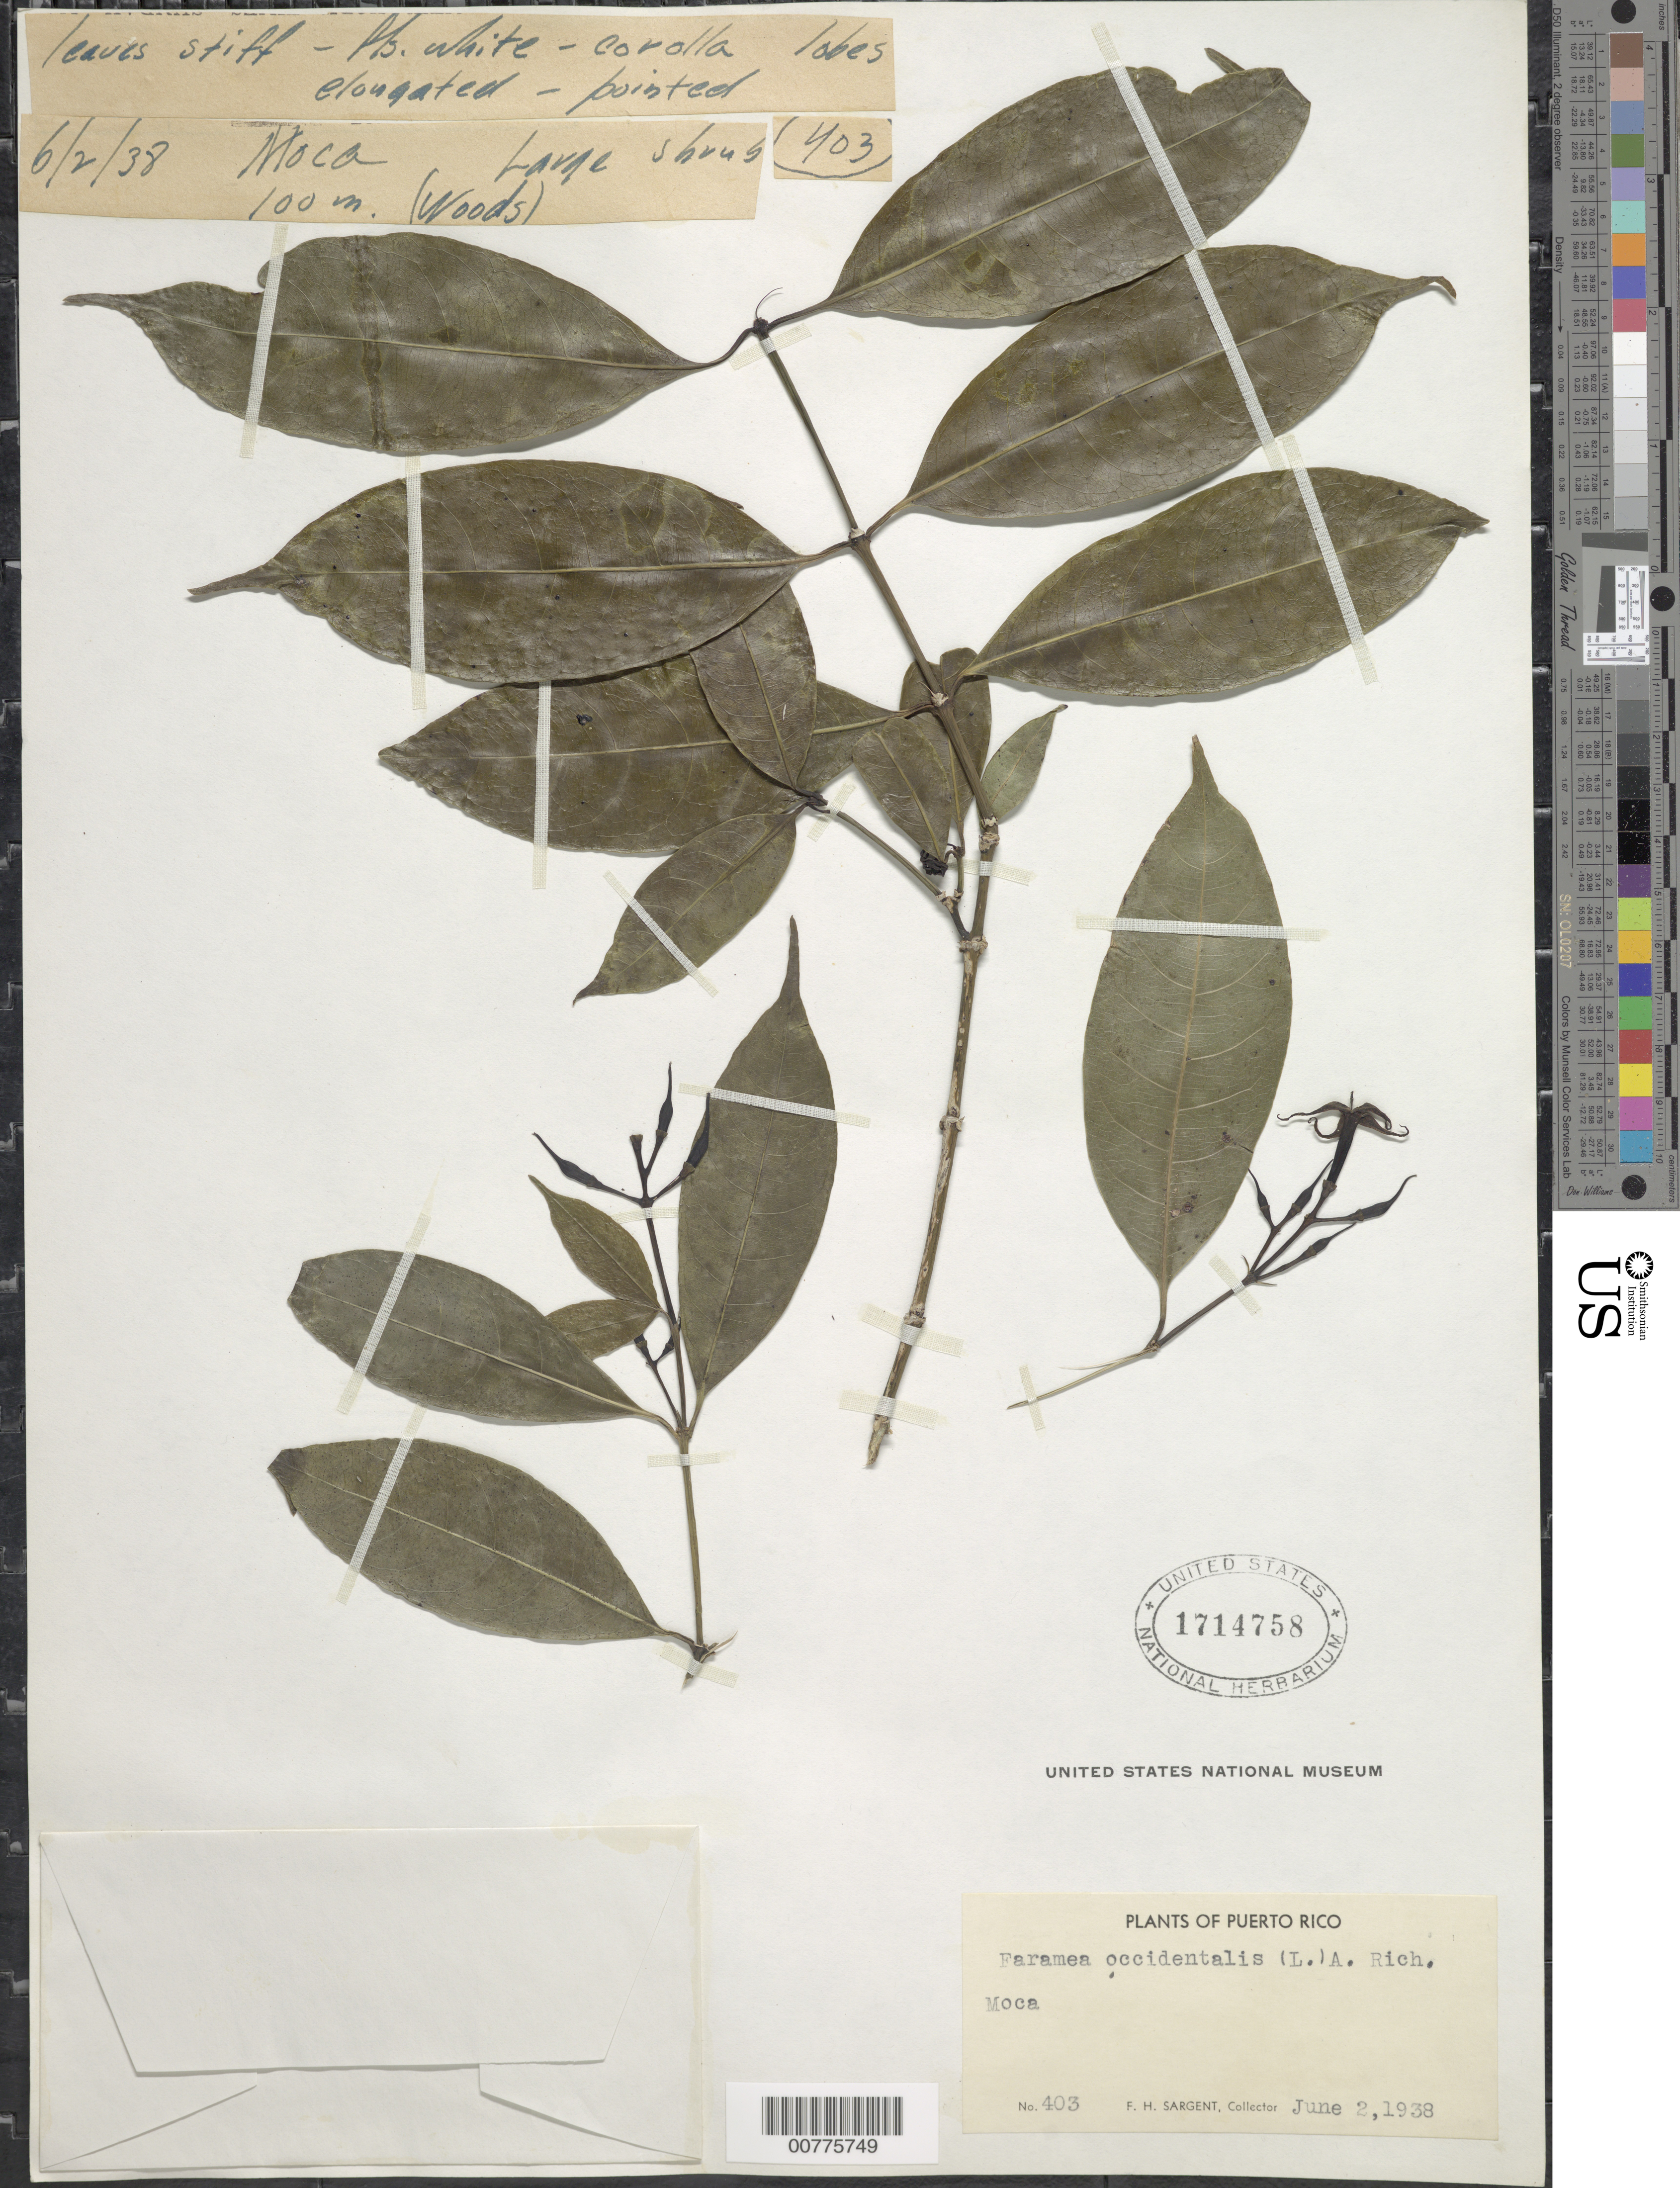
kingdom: Plantae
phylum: Tracheophyta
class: Magnoliopsida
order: Gentianales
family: Rubiaceae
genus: Faramea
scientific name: Faramea occidentalis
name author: (L.) A. Rich.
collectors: F. H. Sargent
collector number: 403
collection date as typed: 02 Jun 1938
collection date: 1938-06-02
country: Puerto Rico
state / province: Moca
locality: Moca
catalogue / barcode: US 1714758